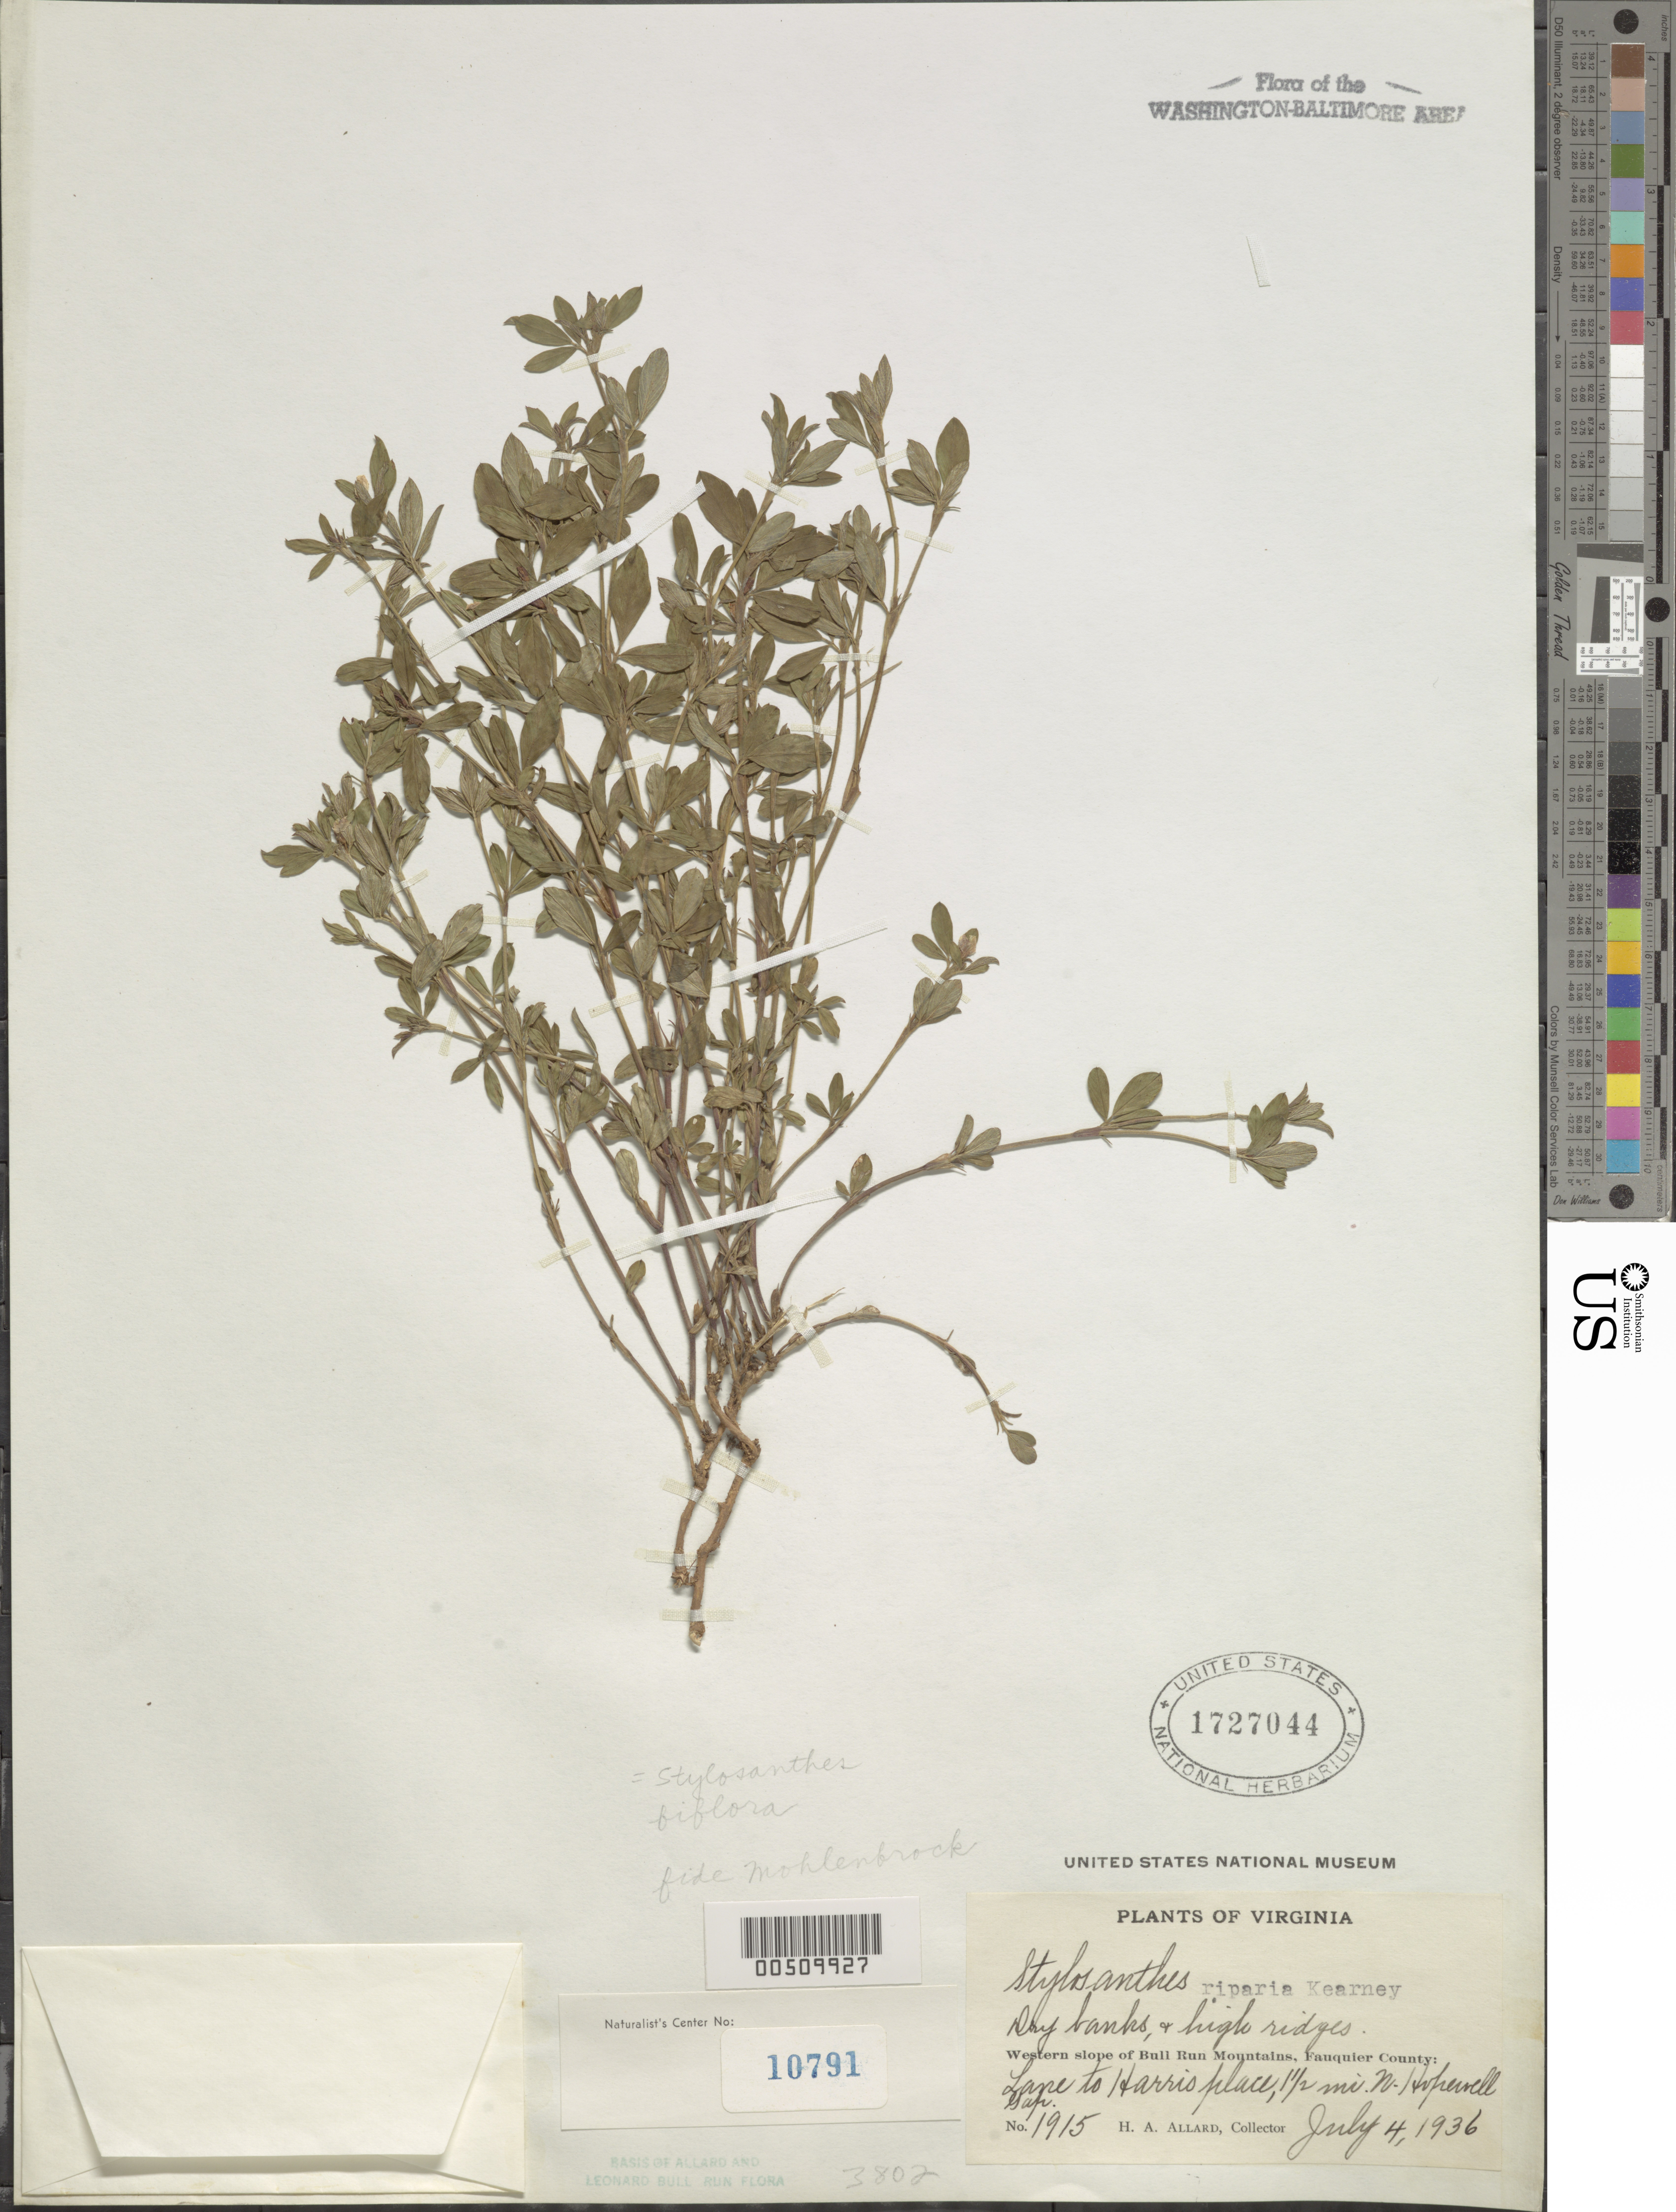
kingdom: Plantae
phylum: Tracheophyta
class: Magnoliopsida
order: Fabales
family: Fabaceae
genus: Stylosanthes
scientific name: Stylosanthes biflora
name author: (L.) Britton et al.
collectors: H. A. Allard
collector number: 1915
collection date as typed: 04 Jul 1936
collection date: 1936-07-04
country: United States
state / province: Virginia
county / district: Fauquier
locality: Bull Run Mts., 1.5 mi. N of Hopewell Gap Bull Run Mts.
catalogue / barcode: US 1727044